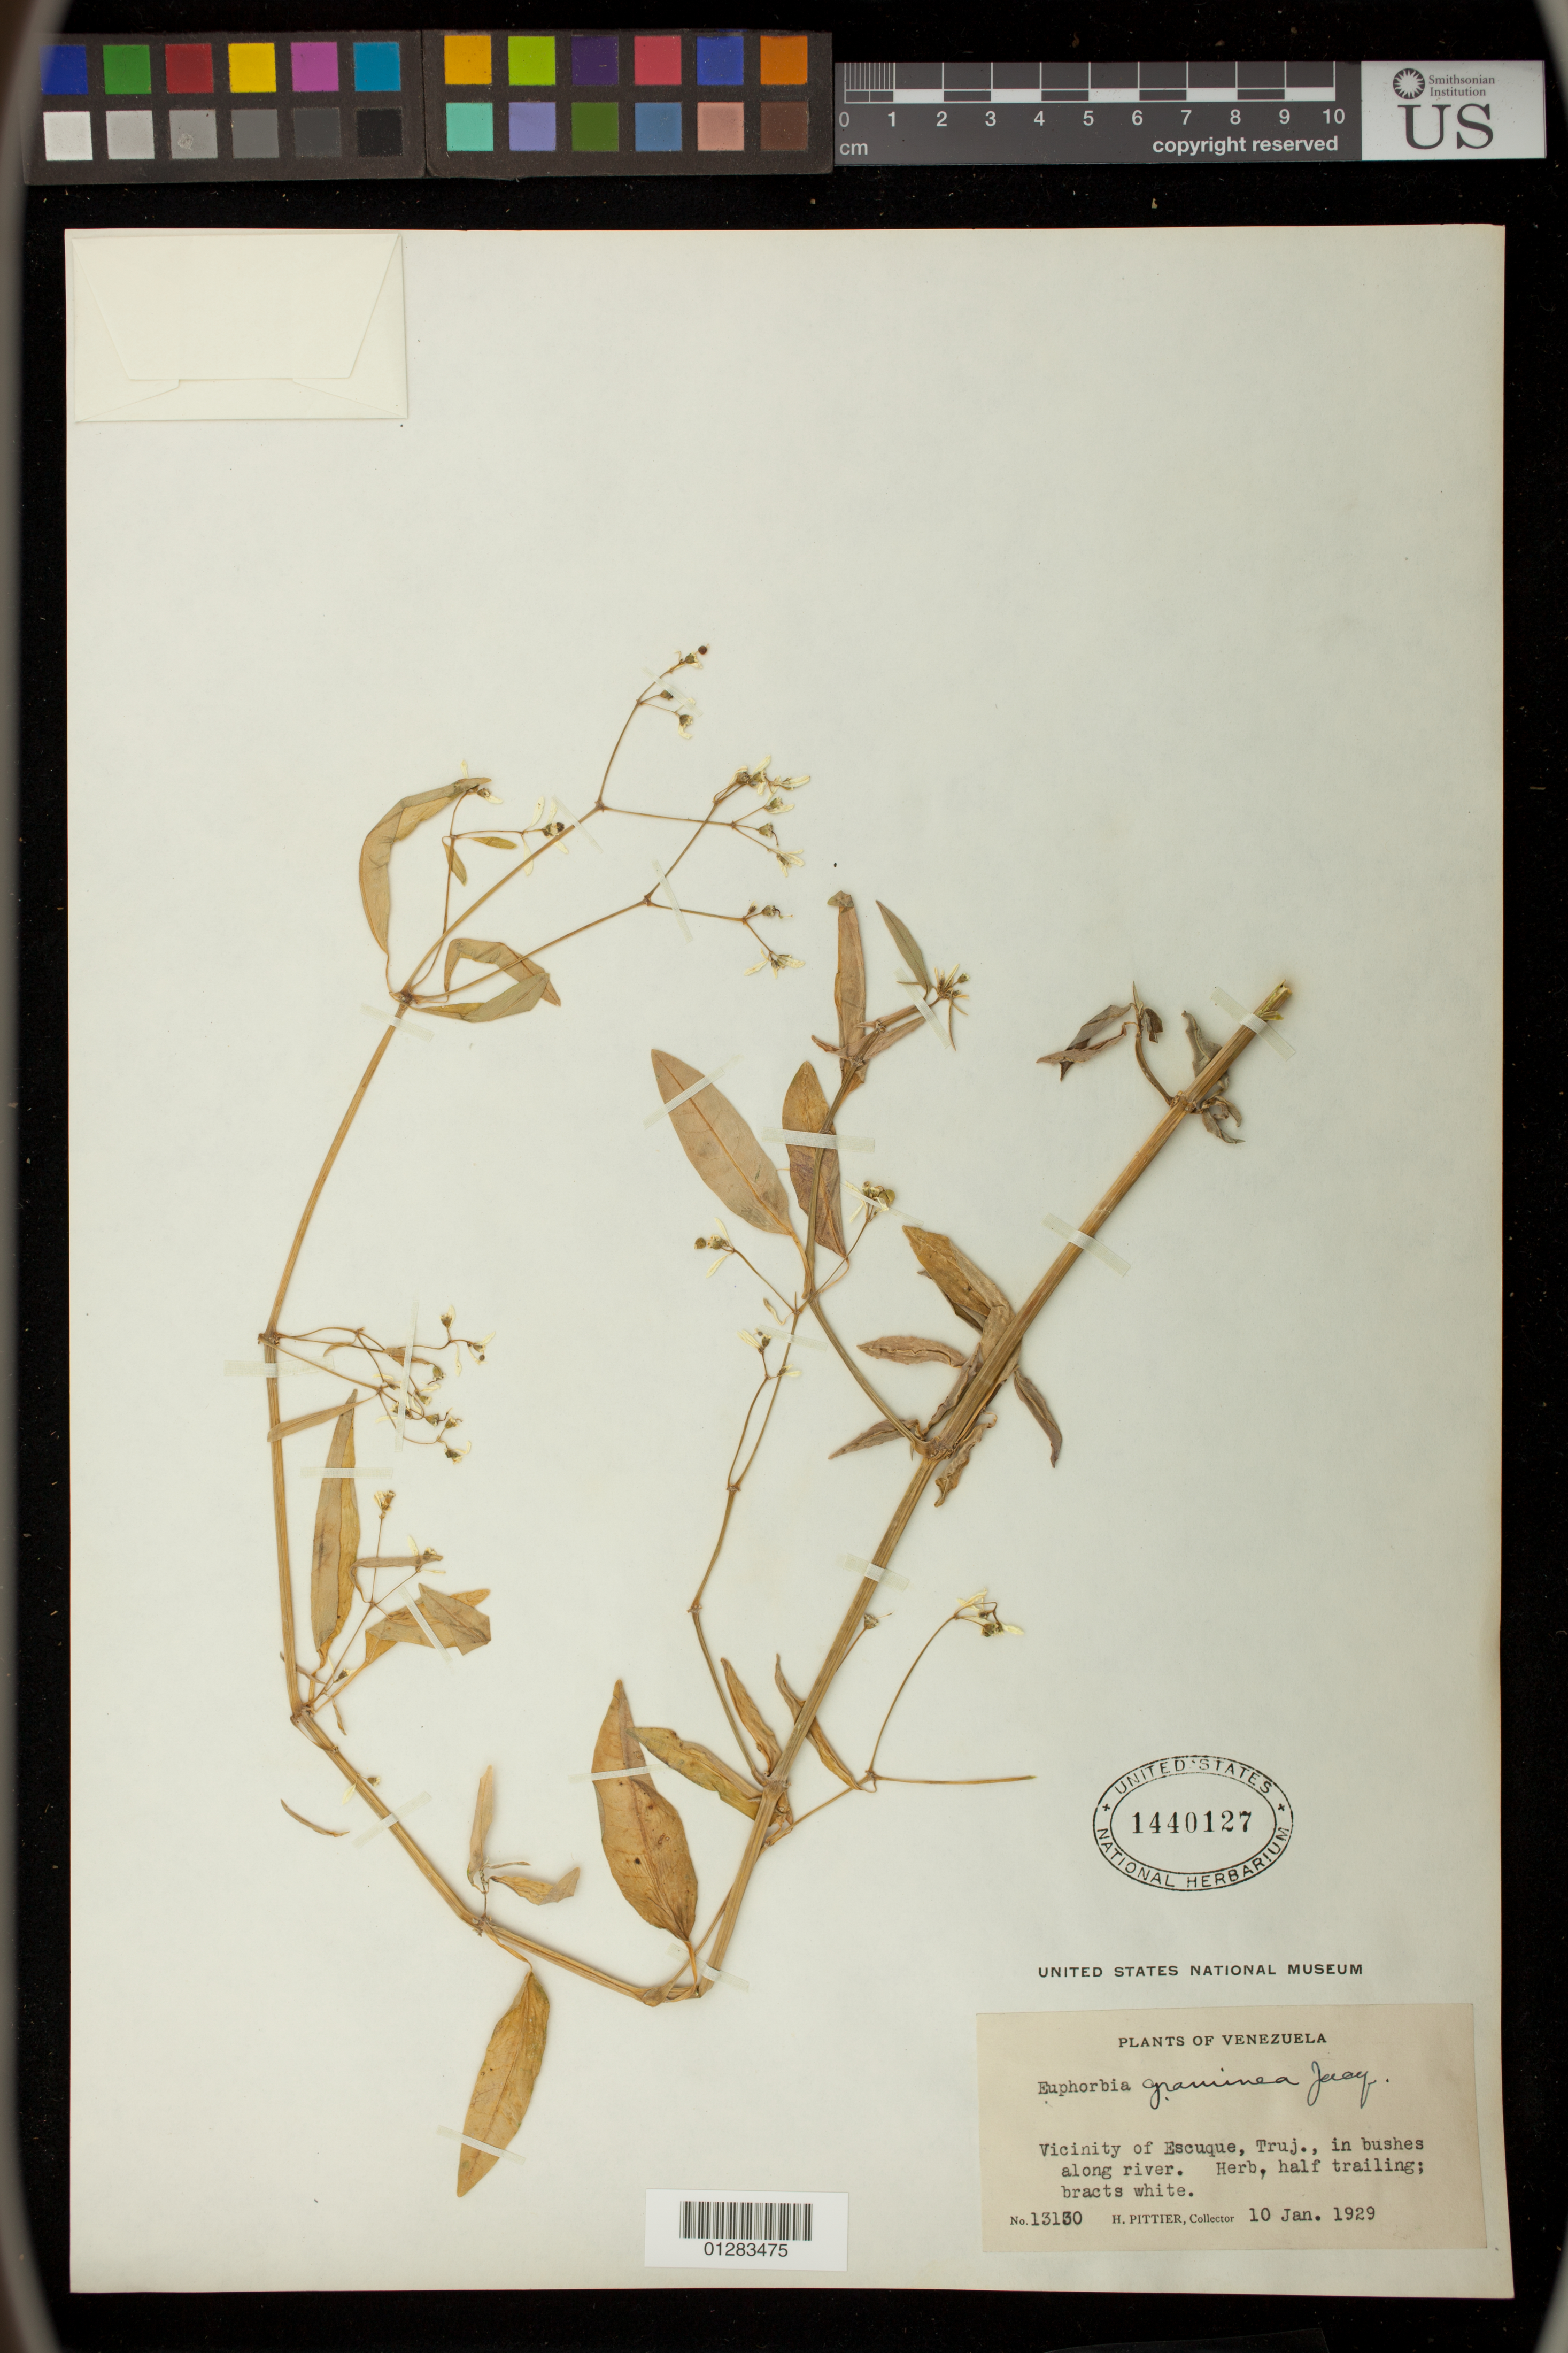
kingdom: Plantae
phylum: Tracheophyta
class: Magnoliopsida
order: Malpighiales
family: Euphorbiaceae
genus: Euphorbia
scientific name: Euphorbia graminea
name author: Jacq.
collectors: H. F. Pittier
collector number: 13130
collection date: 1929-01-10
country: Venezuela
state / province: Trujillo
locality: Vicinity of Escuque, Truj., in bushes along river.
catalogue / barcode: US 1440127